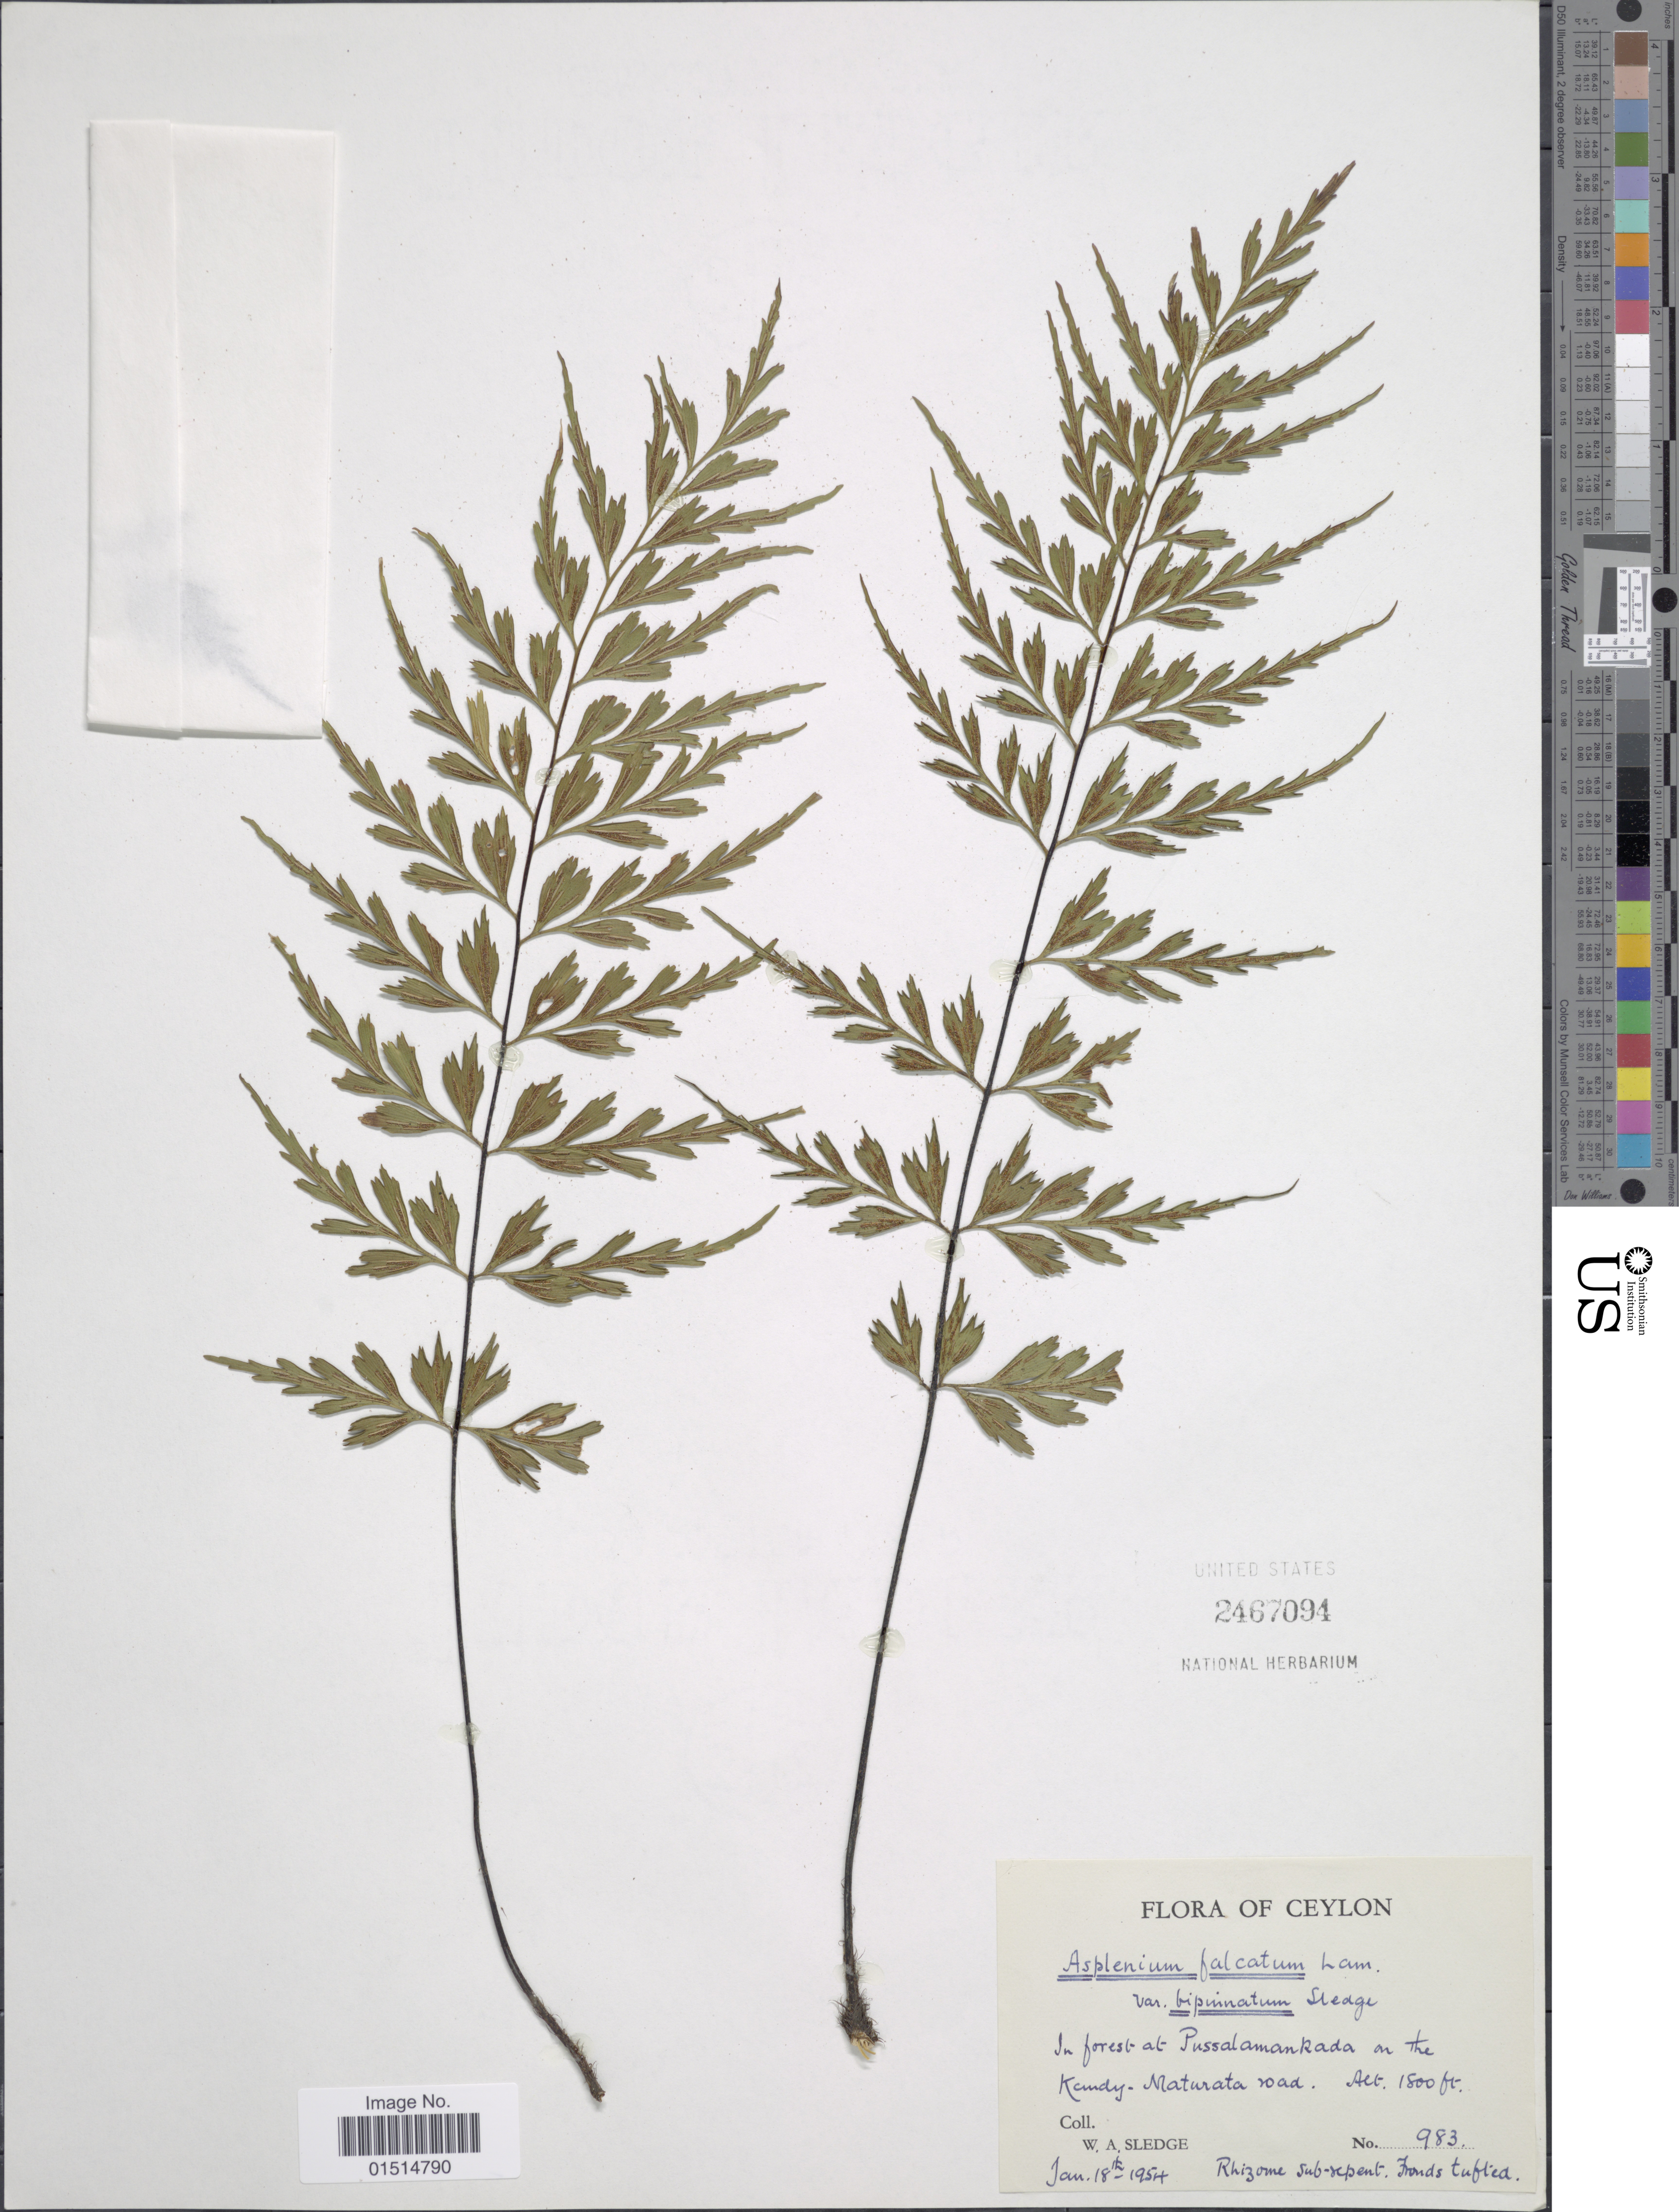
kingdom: Plantae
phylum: Tracheophyta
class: Polypodiopsida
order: Polypodiales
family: Aspleniaceae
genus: Asplenium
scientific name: Asplenium falcatum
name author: Lam.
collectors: W. A. Sledge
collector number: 983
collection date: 1954-01-18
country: Sri Lanka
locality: Ceylon, In forest at PussalamanRada on the Kandy - Naturata road [interpreted]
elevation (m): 549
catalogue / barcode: US 2467094